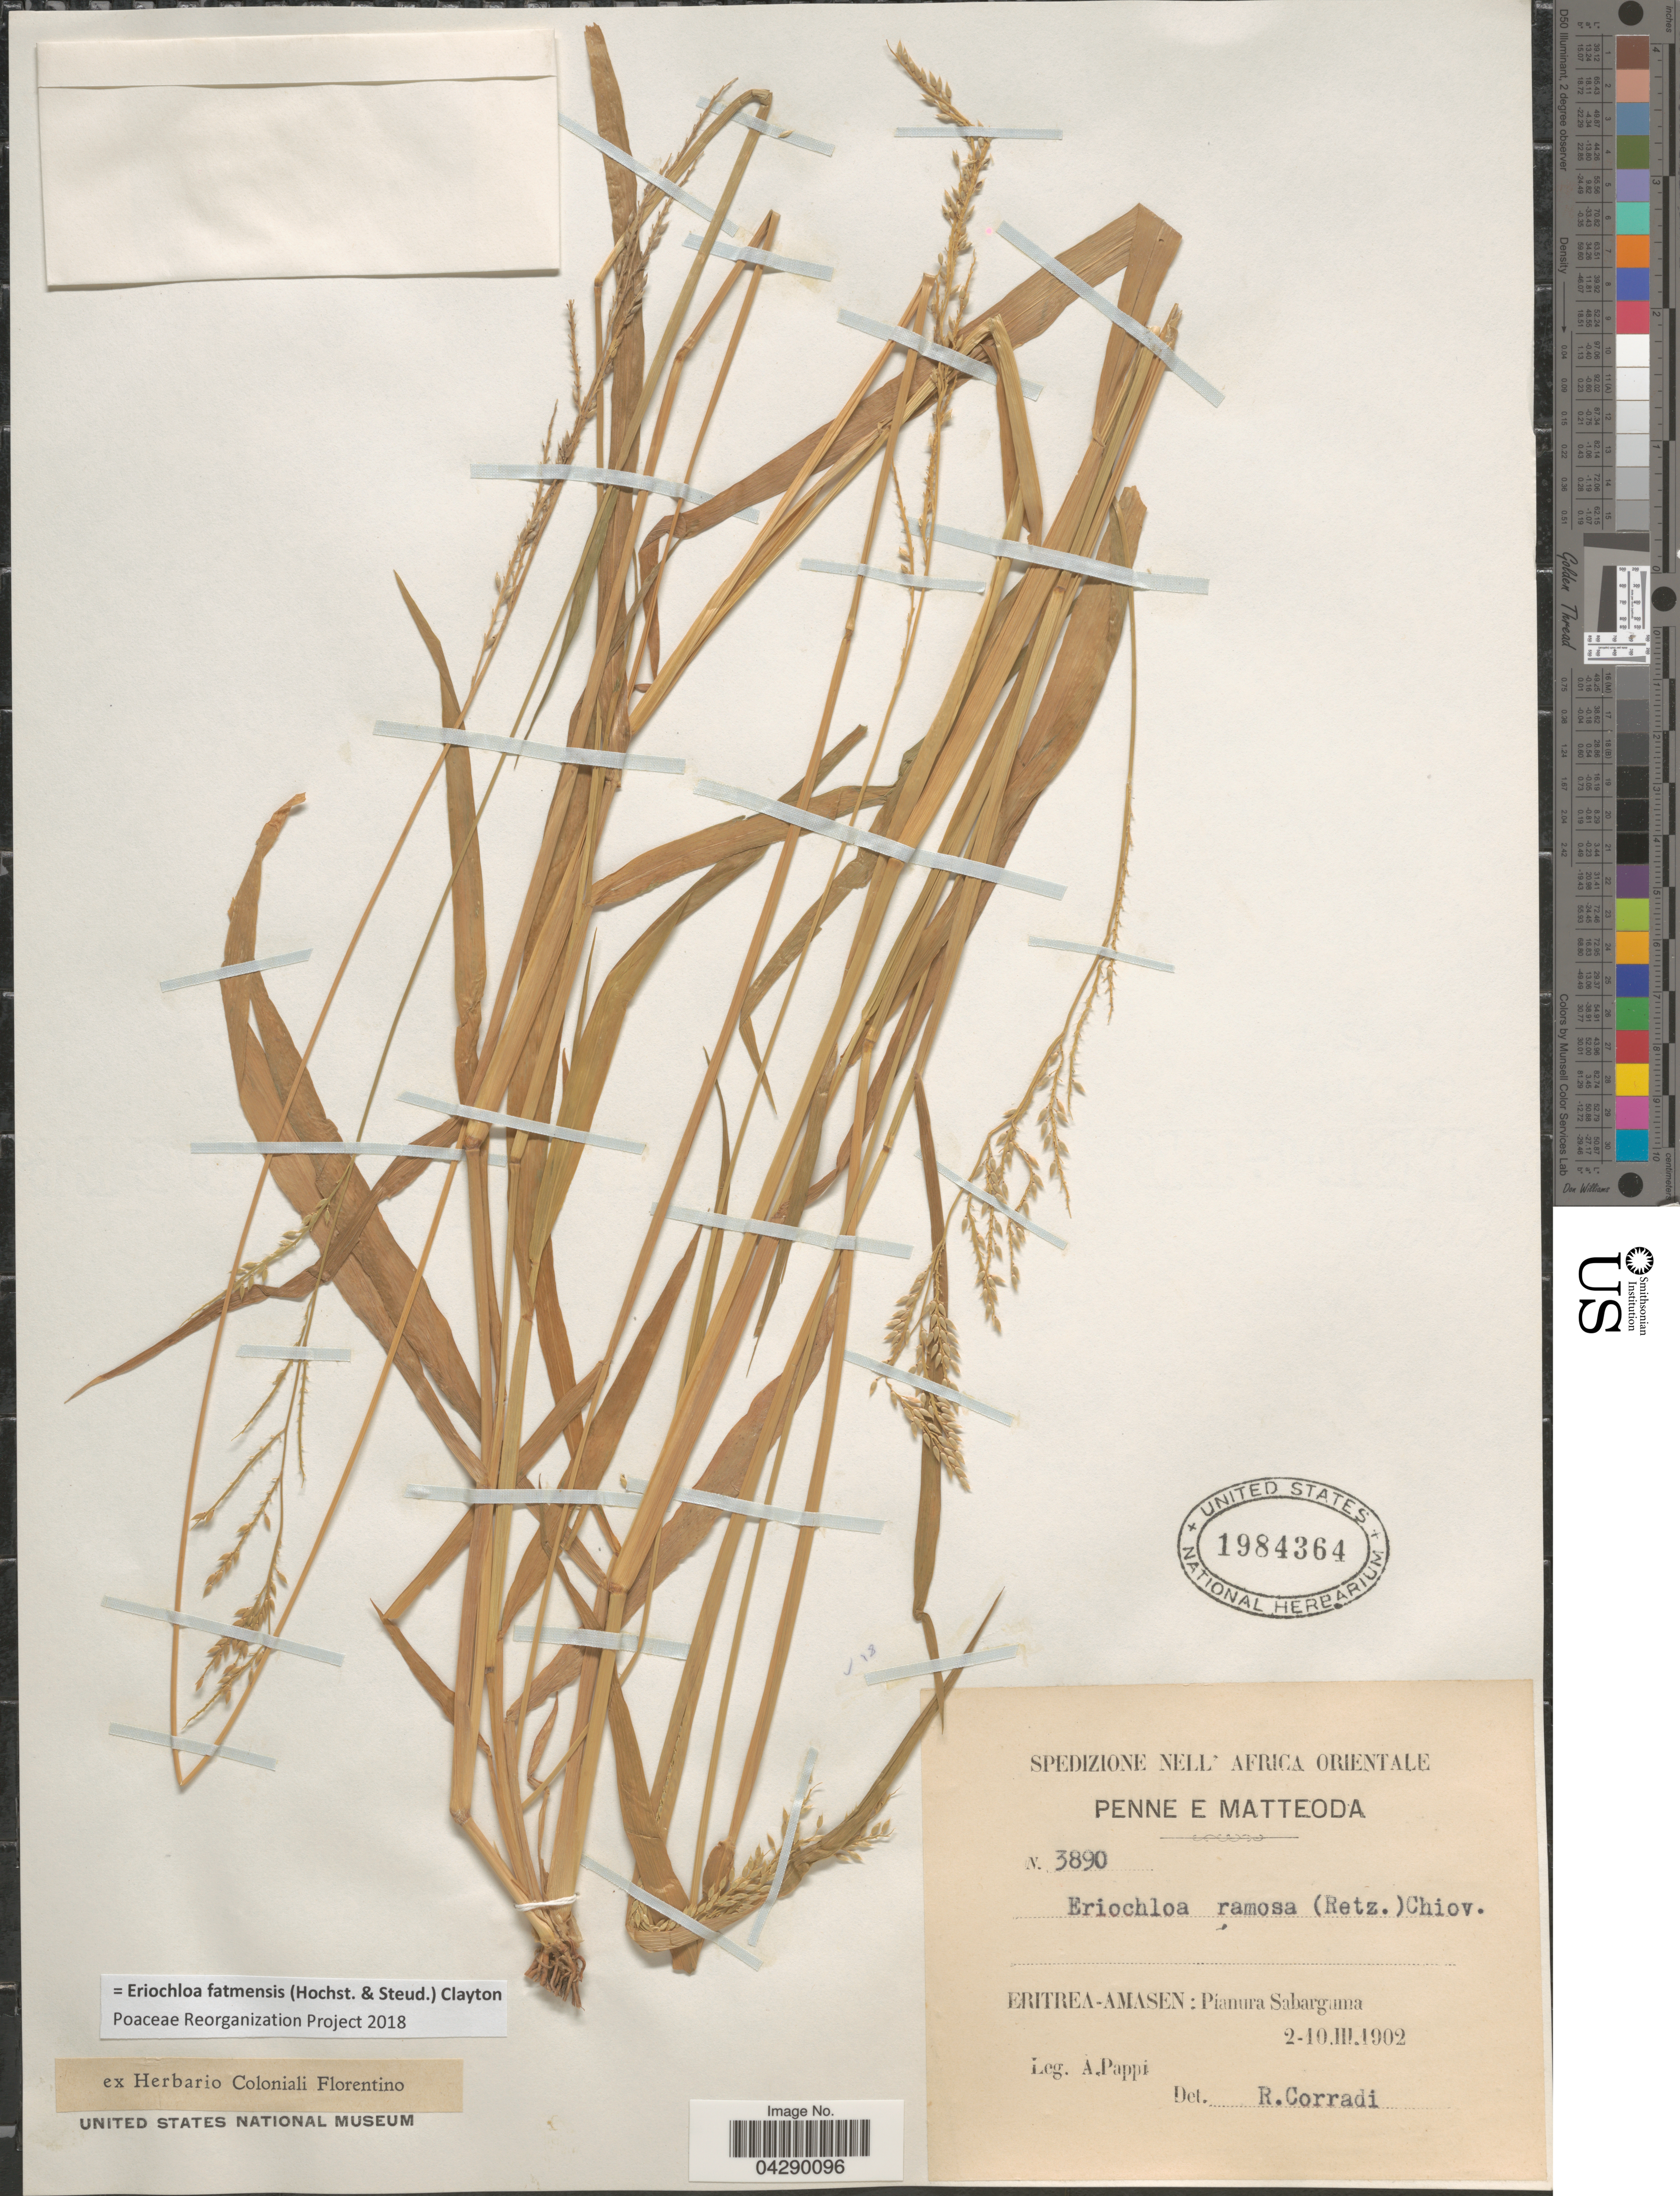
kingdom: Plantae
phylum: Tracheophyta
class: Liliopsida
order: Poales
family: Poaceae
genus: Eriochloa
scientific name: Eriochloa fatmensis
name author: (Hochst. & Steud.) Clayton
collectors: A. Pappi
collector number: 3890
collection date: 1902-03-02/1902-03-10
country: Eritrea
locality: Africa Orientale. Eritrea-Amasen: Pianura Sabarguma.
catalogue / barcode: US 1984364